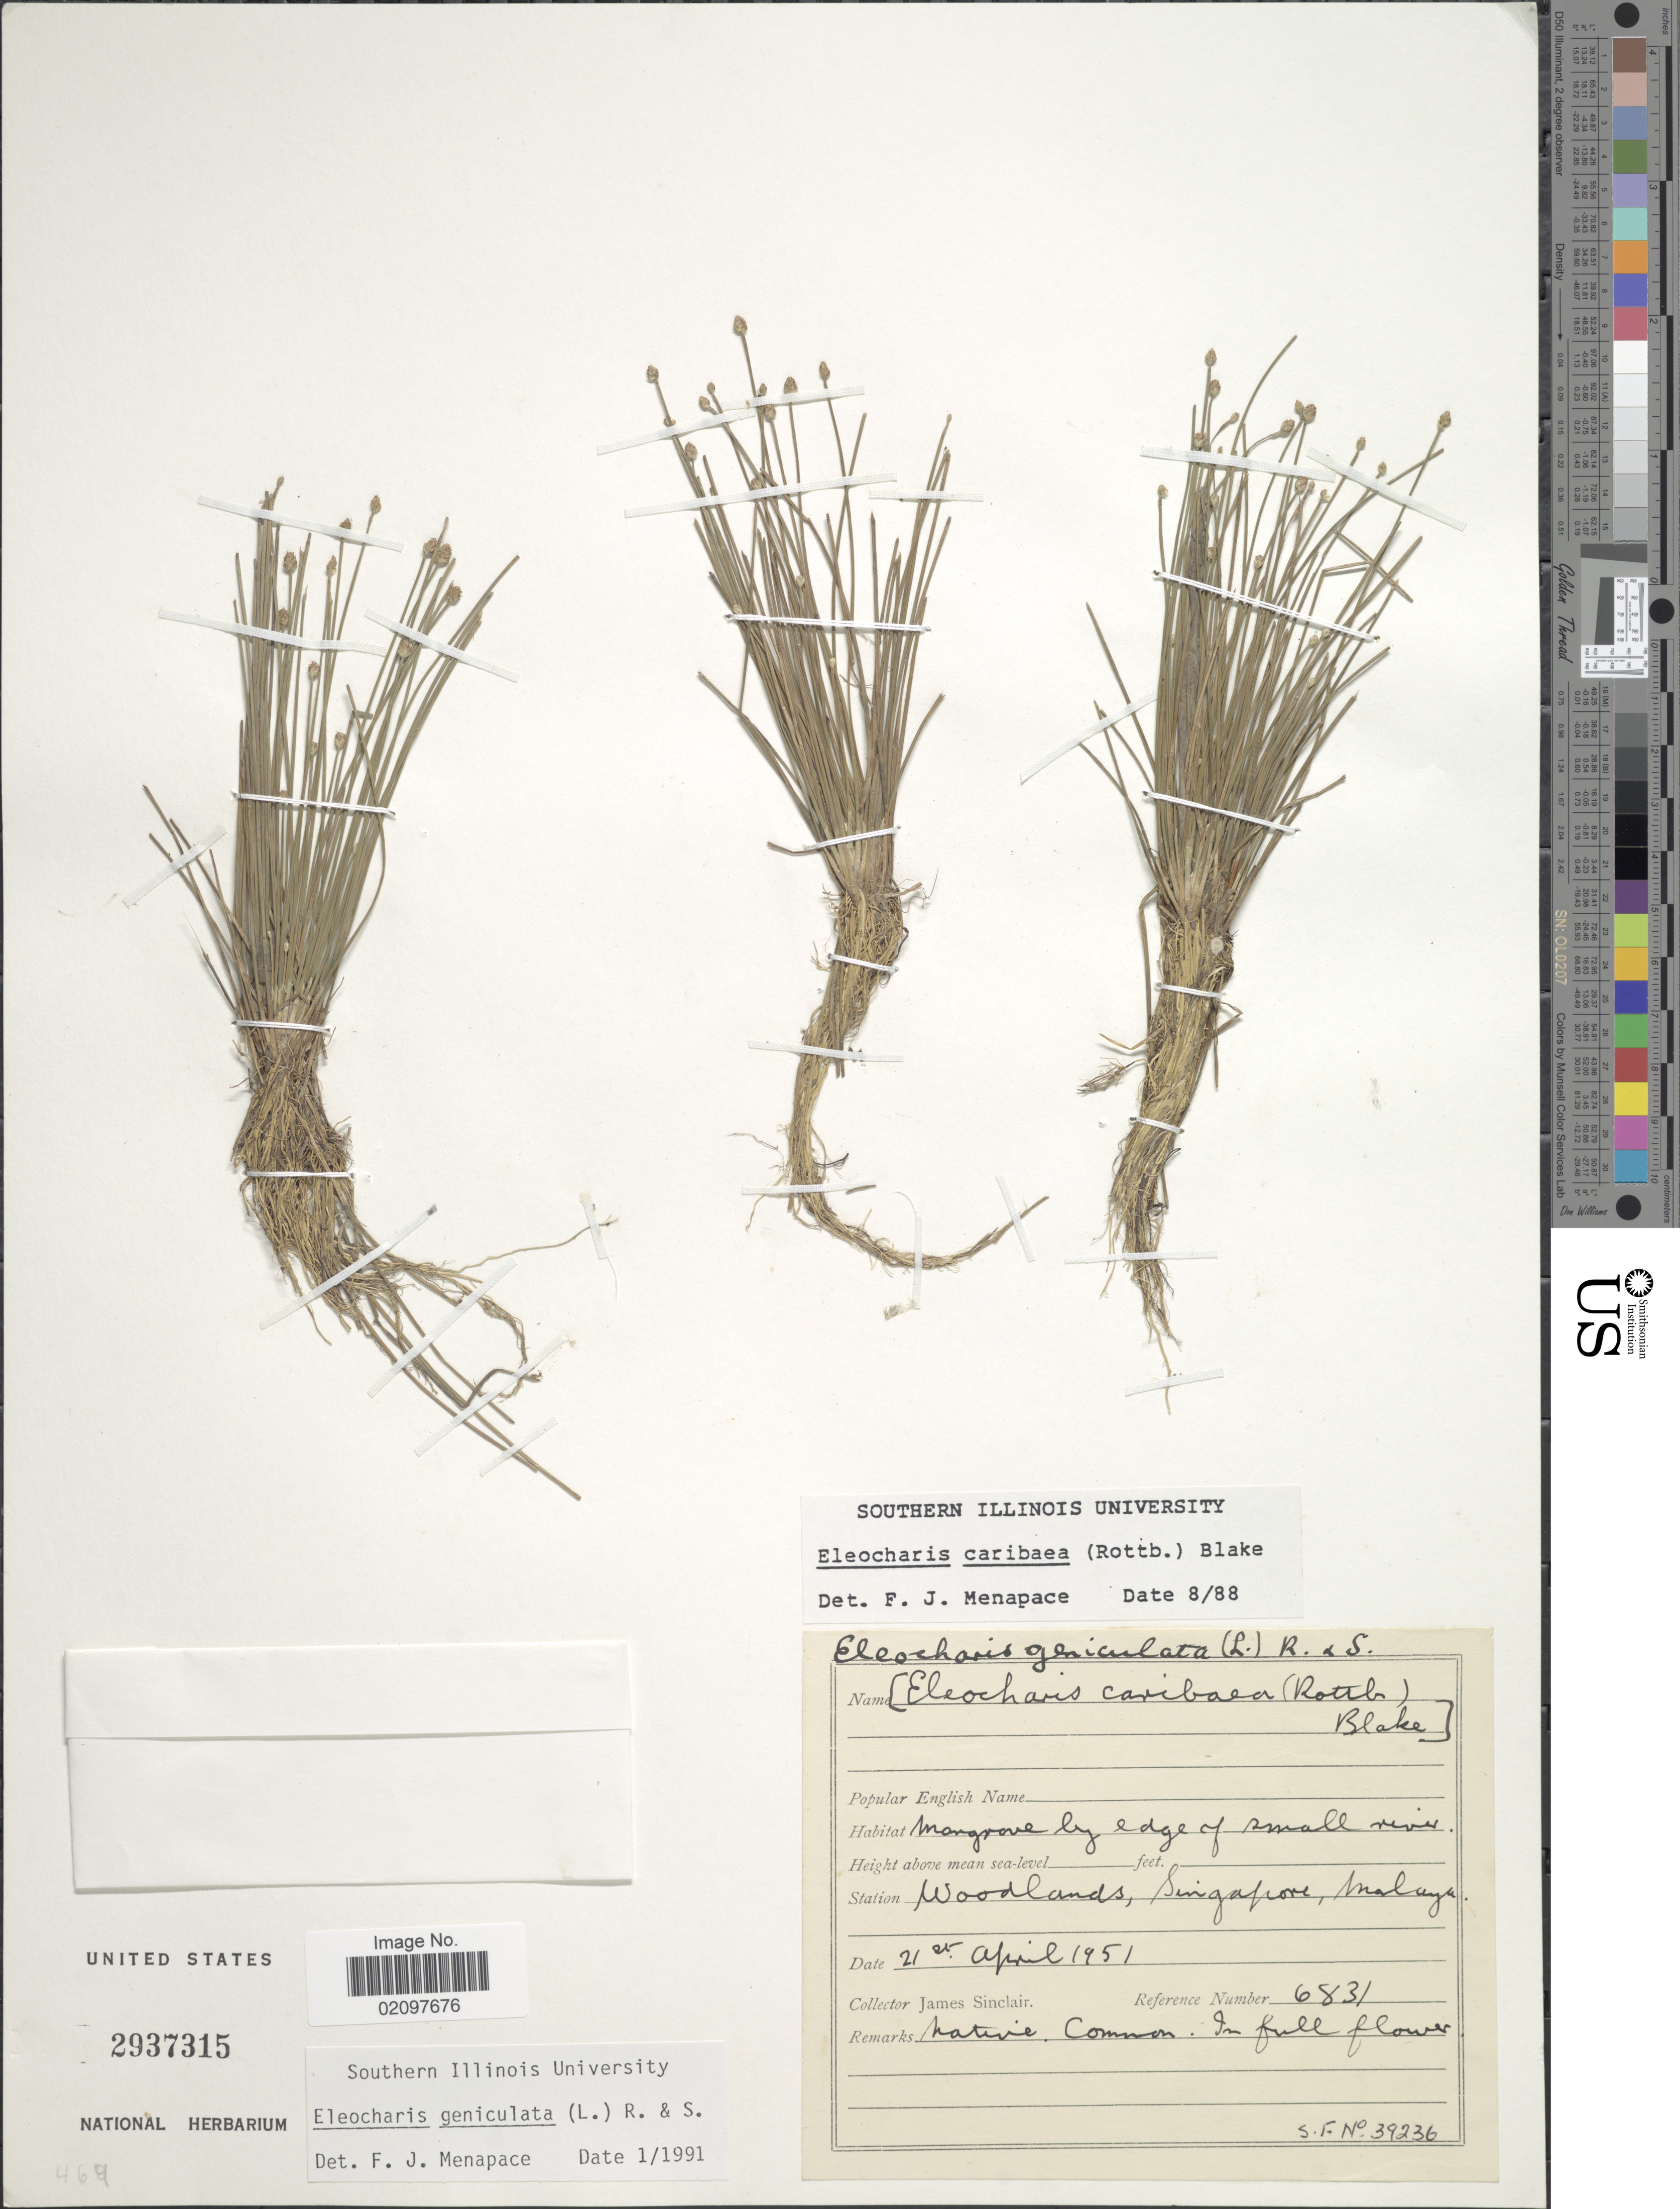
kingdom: Plantae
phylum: Tracheophyta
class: Liliopsida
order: Poales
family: Cyperaceae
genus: Eleocharis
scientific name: Eleocharis geniculata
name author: (L.) Roem. & Schult.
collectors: J. Sinclair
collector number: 6831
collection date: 1951-04-21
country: Singapore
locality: Woodlands, Malaya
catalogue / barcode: US 2937315